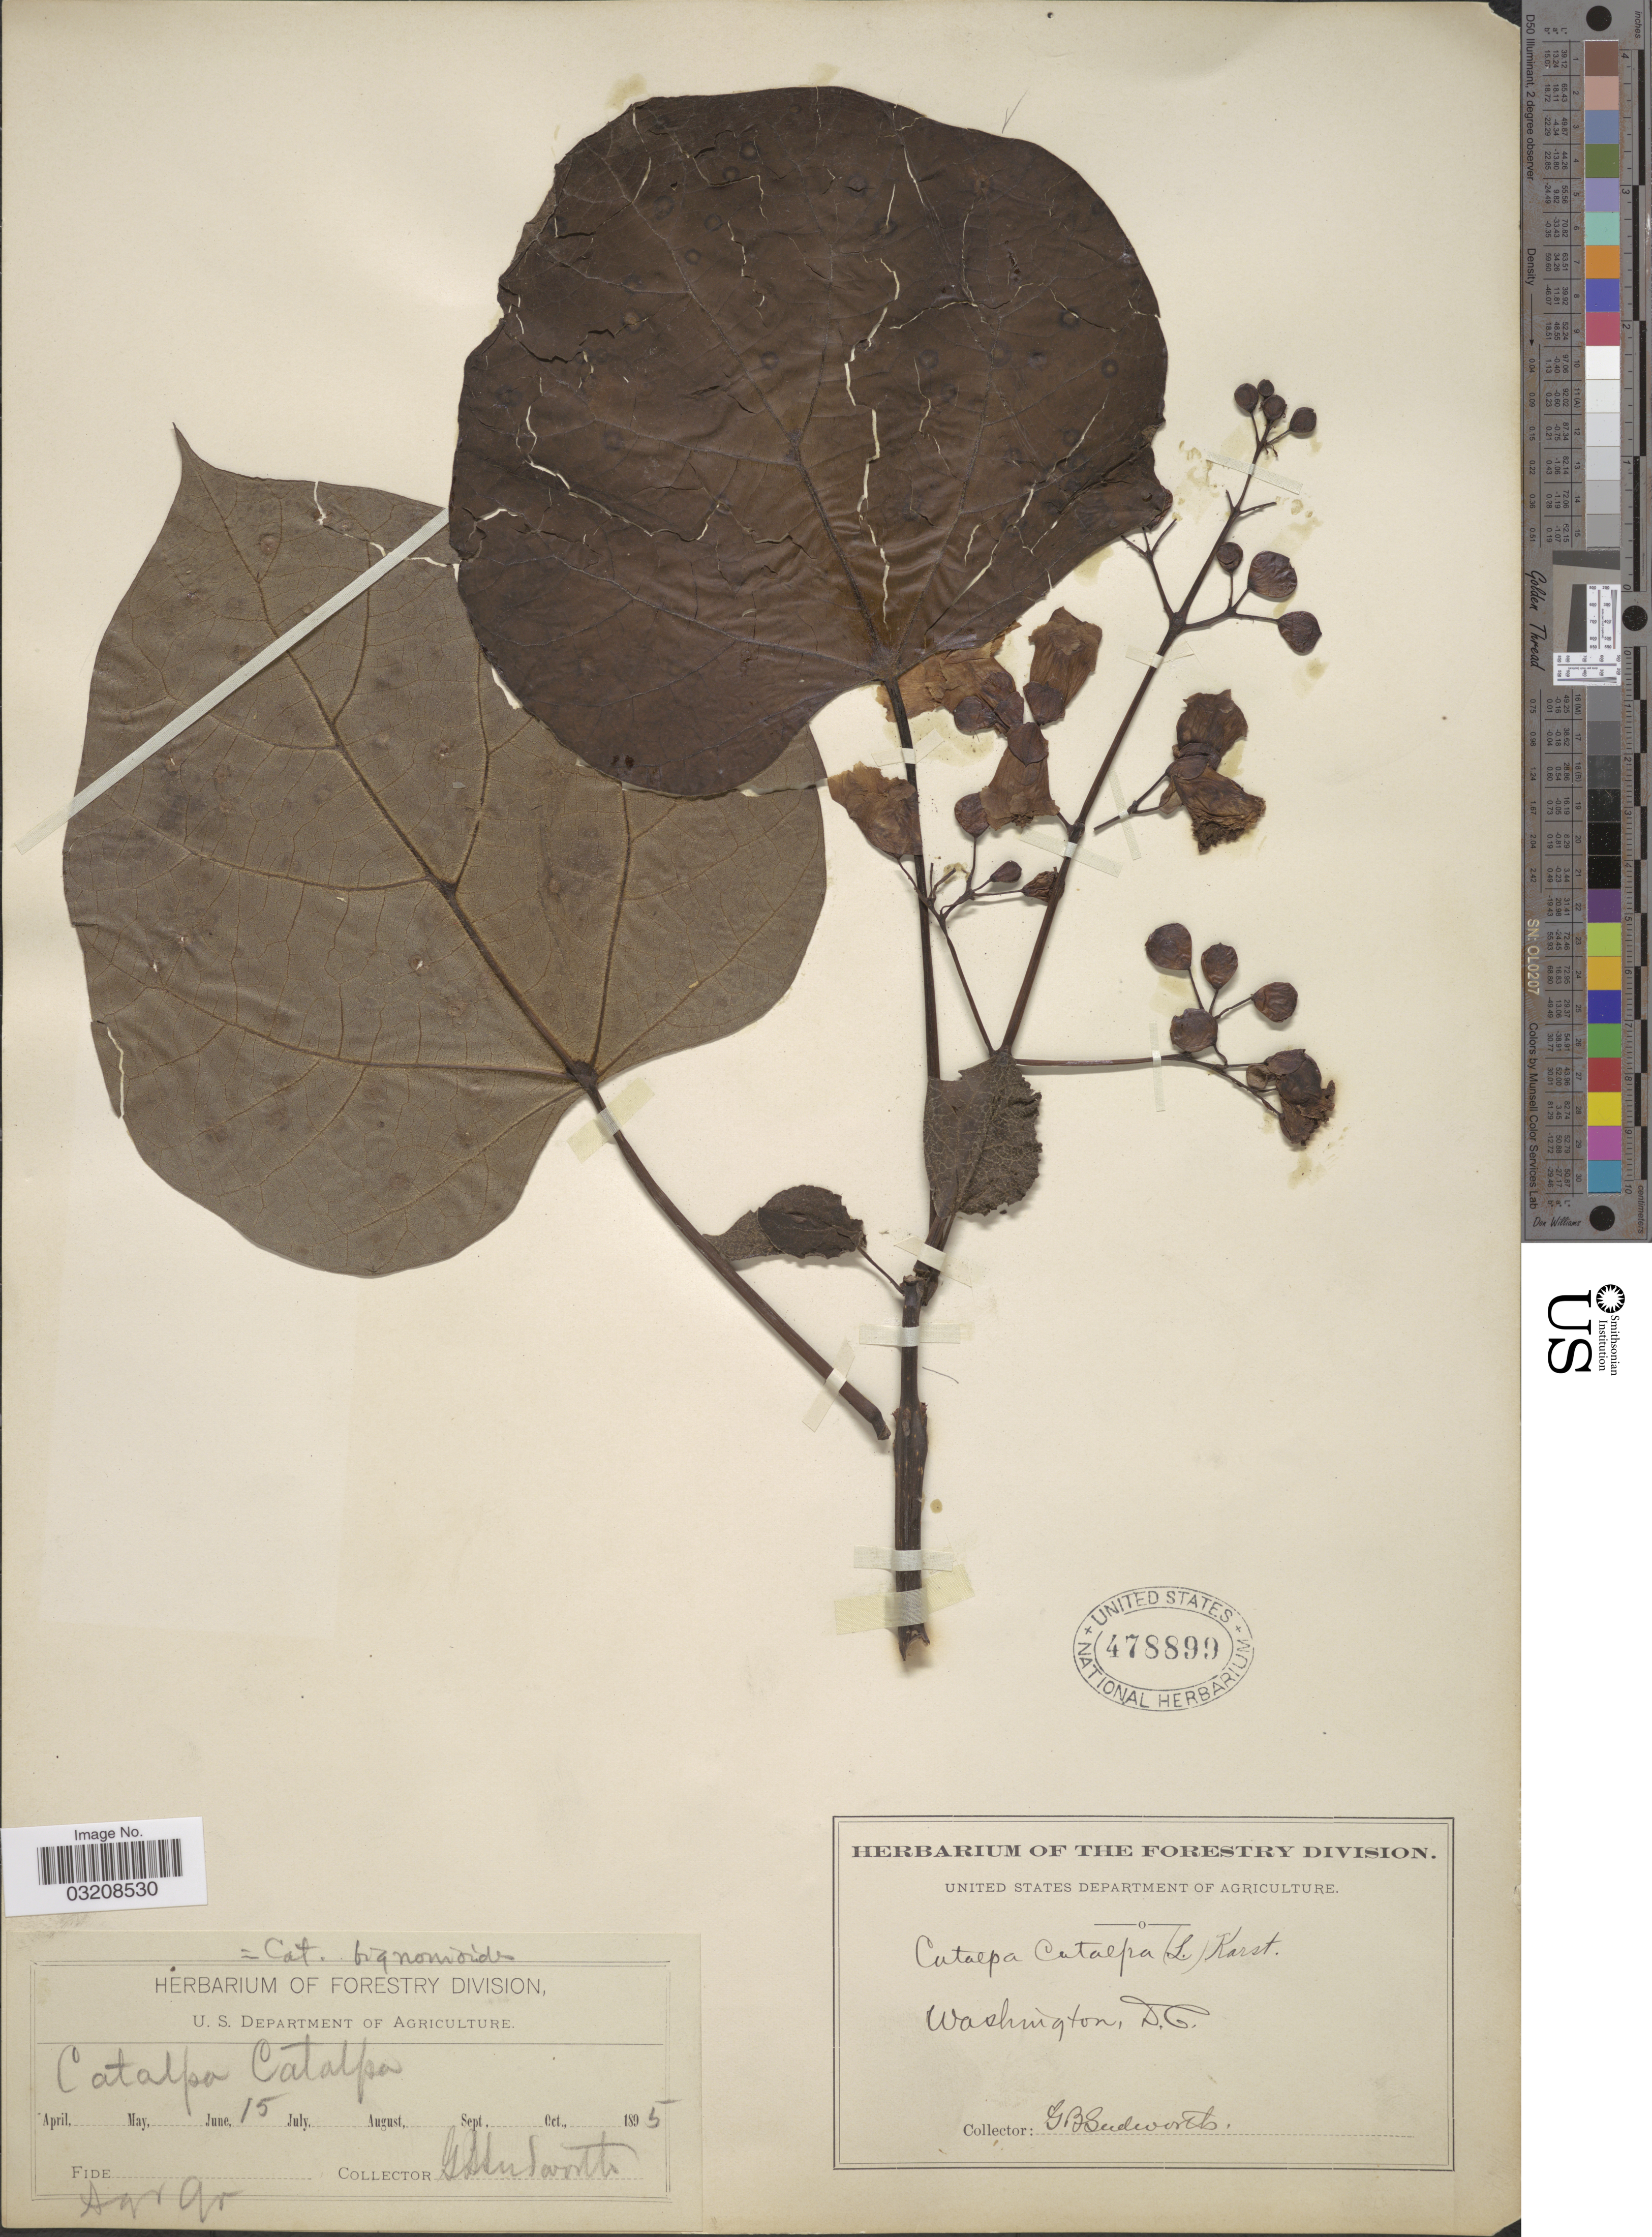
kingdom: Plantae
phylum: Tracheophyta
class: Magnoliopsida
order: Lamiales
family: Bignoniaceae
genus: Catalpa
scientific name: Catalpa bignonioides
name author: Walter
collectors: G. B. Sudworth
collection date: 1895-06-15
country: United States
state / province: District of Columbia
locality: Washington, D.C. Agr. gr.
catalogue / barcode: US 478899